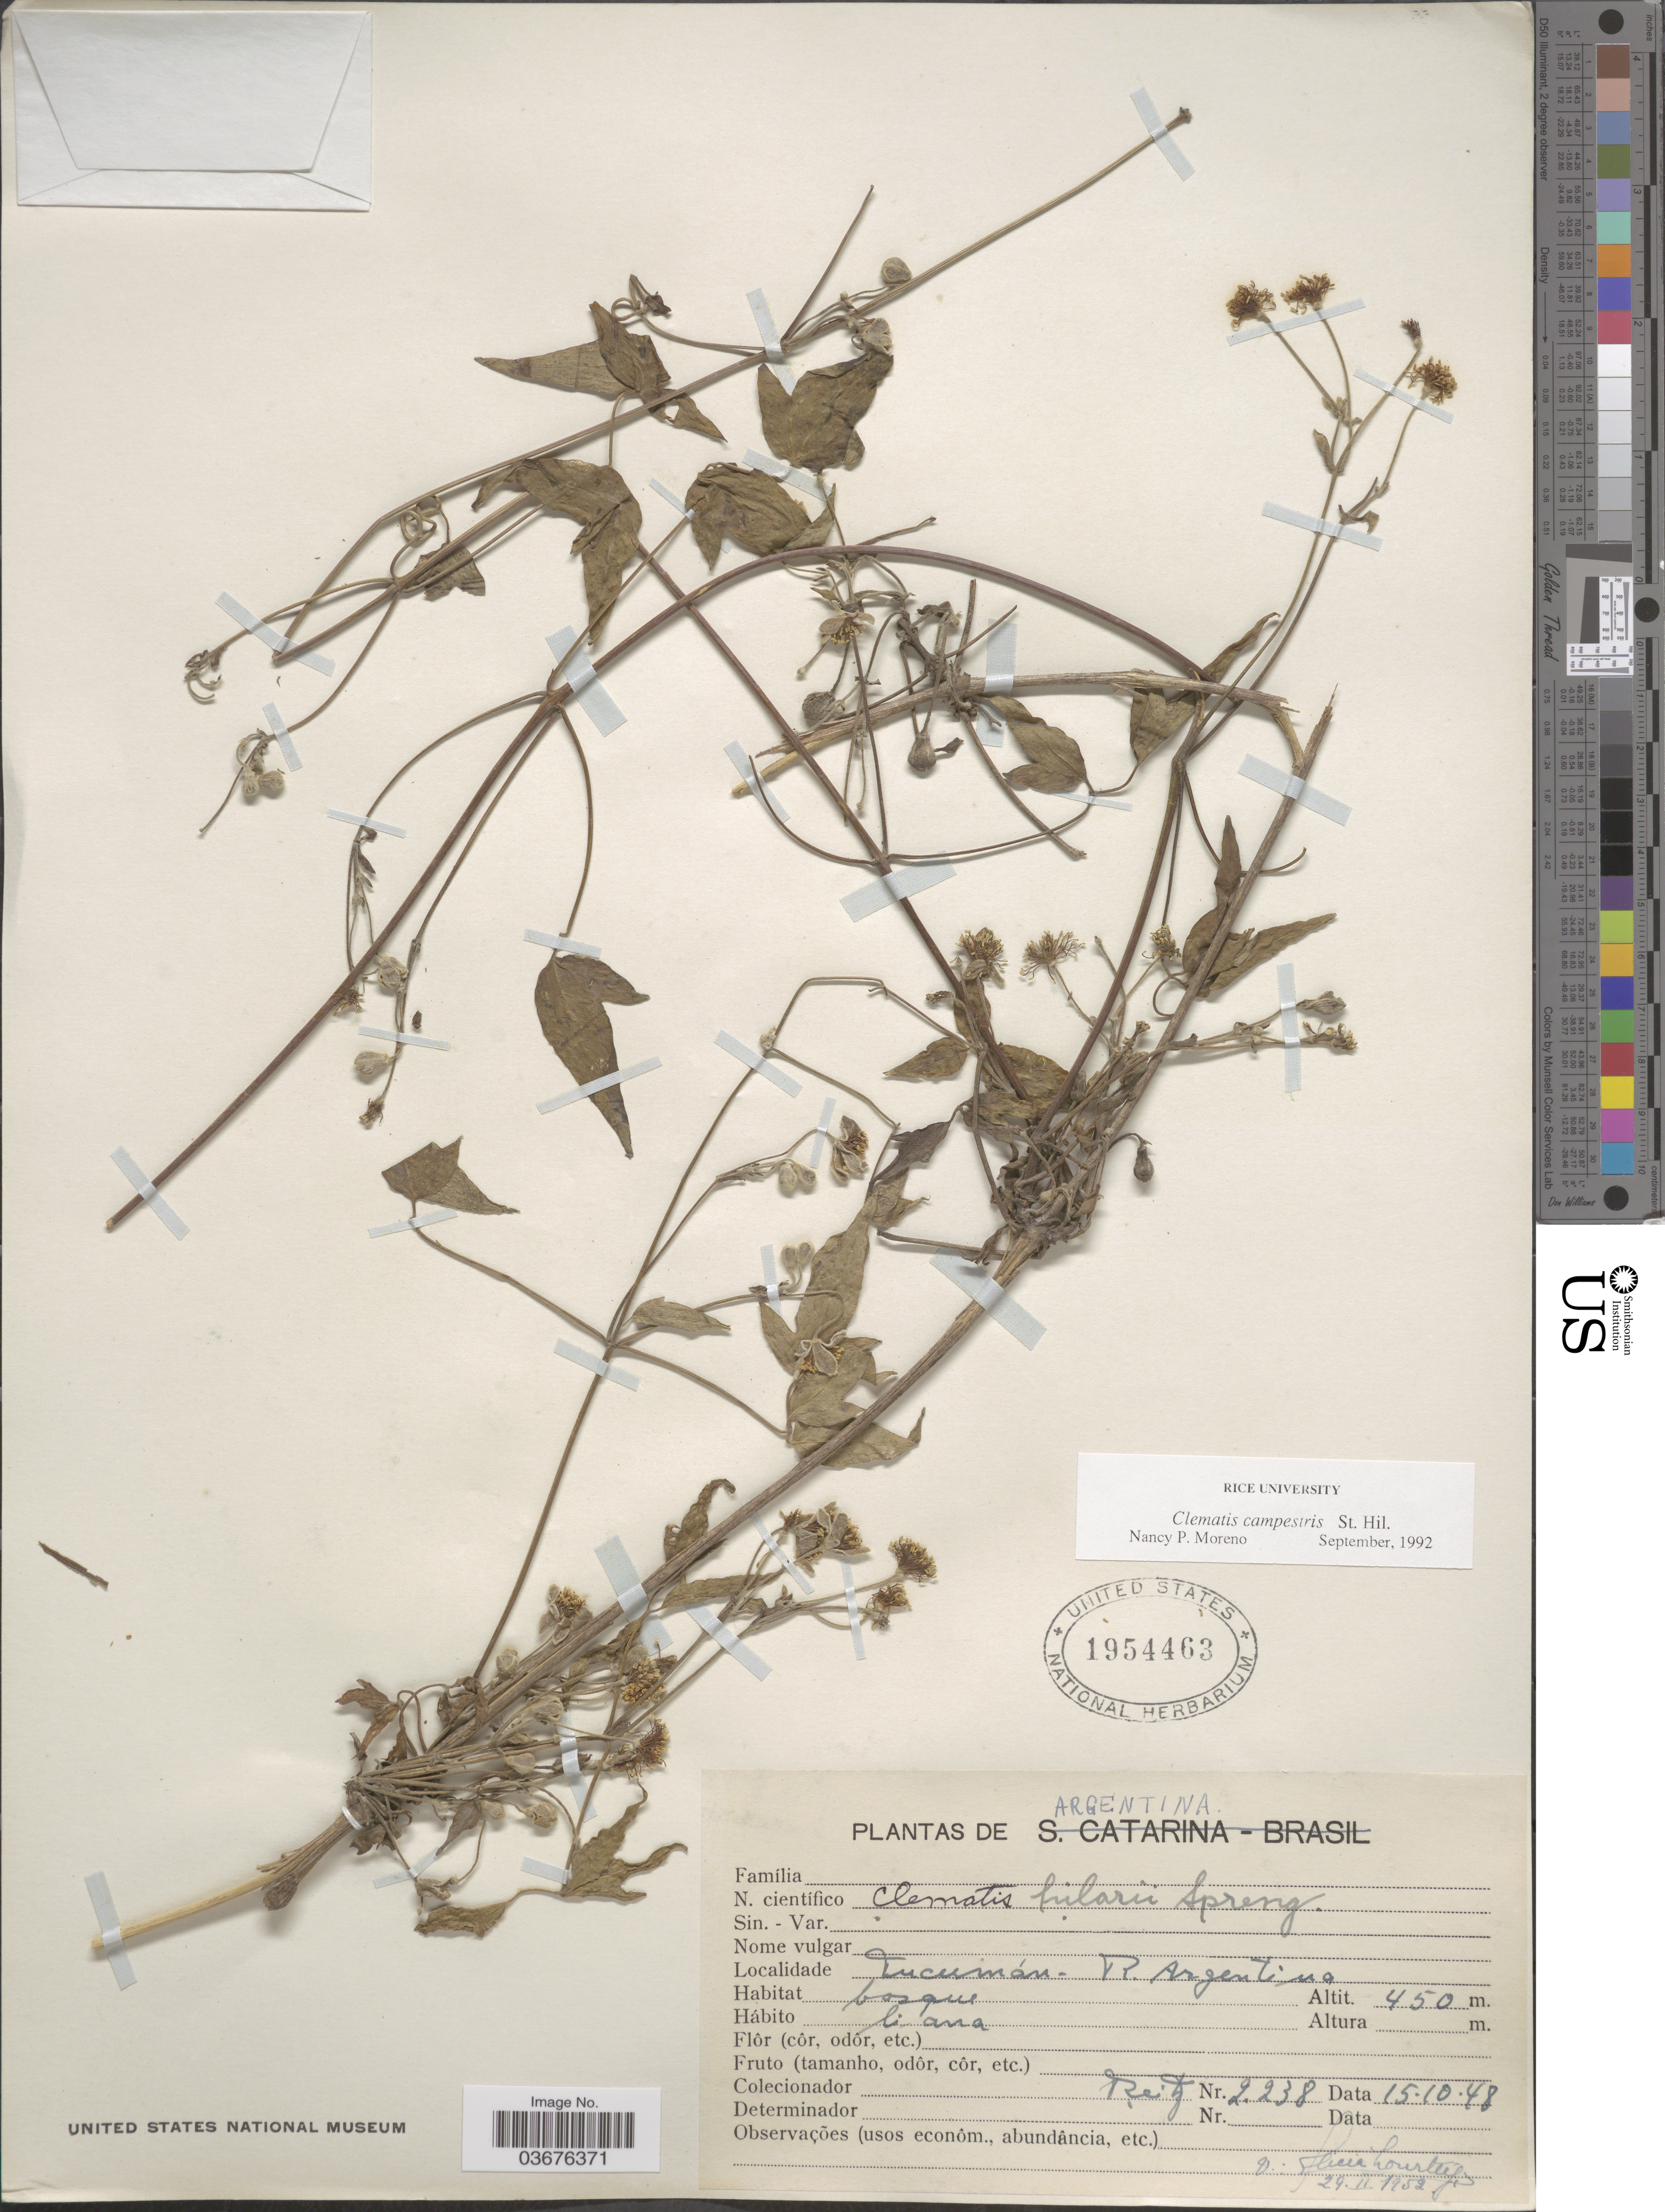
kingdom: Plantae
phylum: Tracheophyta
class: Magnoliopsida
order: Ranunculales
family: Ranunculaceae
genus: Clematis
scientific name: Clematis campestris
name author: A. St.-Hil.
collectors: Reitz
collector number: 2238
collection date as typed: Transcribed d/m/y: 15/10/48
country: Argentina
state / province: Tucuman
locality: R. Argentina.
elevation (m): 450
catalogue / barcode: US 1954463